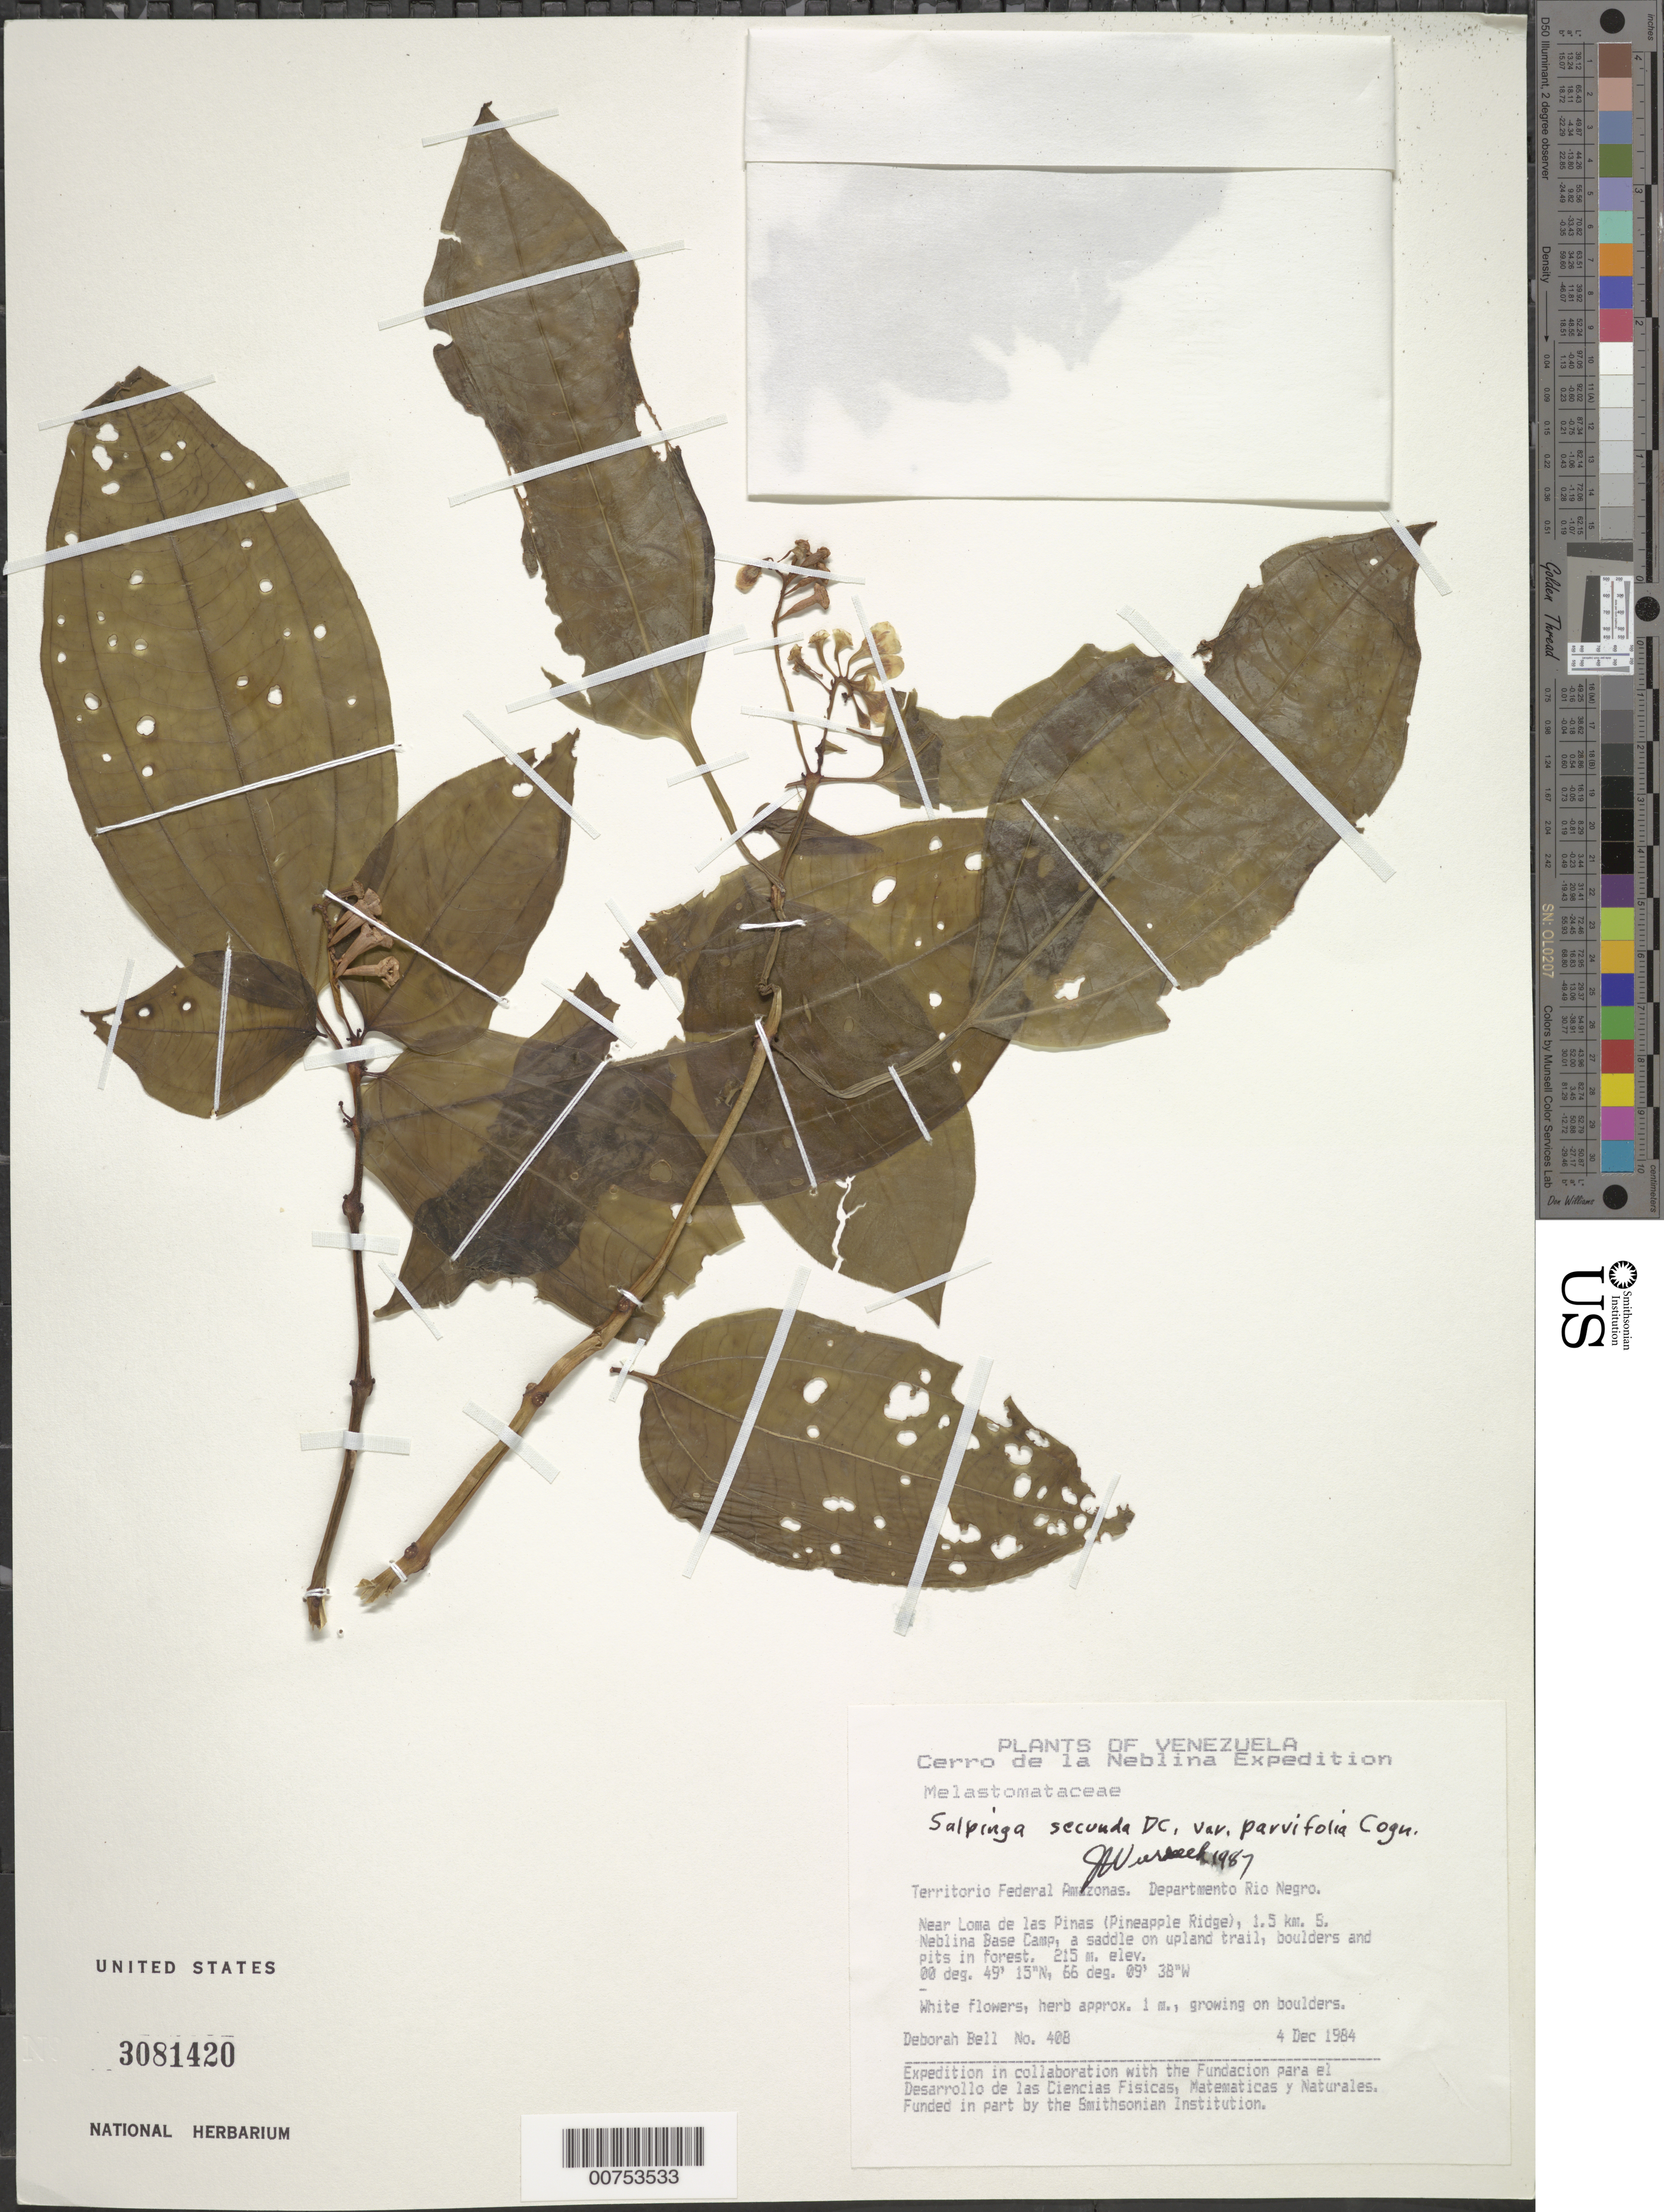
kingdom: Plantae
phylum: Tracheophyta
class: Magnoliopsida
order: Myrtales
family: Melastomataceae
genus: Salpinga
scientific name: Salpinga secunda var. parvifolia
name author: Cogn.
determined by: Wurdack, John J., (US), US (UNITED STATES)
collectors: D. A. Bell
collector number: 408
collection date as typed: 4-Dec-84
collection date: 1984-12-04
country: Venezuela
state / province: Amazonas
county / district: Río Negro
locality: Loma de las Pinas (Pinapple Ridge), 1.5 km S of Neblina Base Camp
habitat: Saddle on upland trail, boulders and pits in forest; growing on boulders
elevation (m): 215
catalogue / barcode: US 3081420